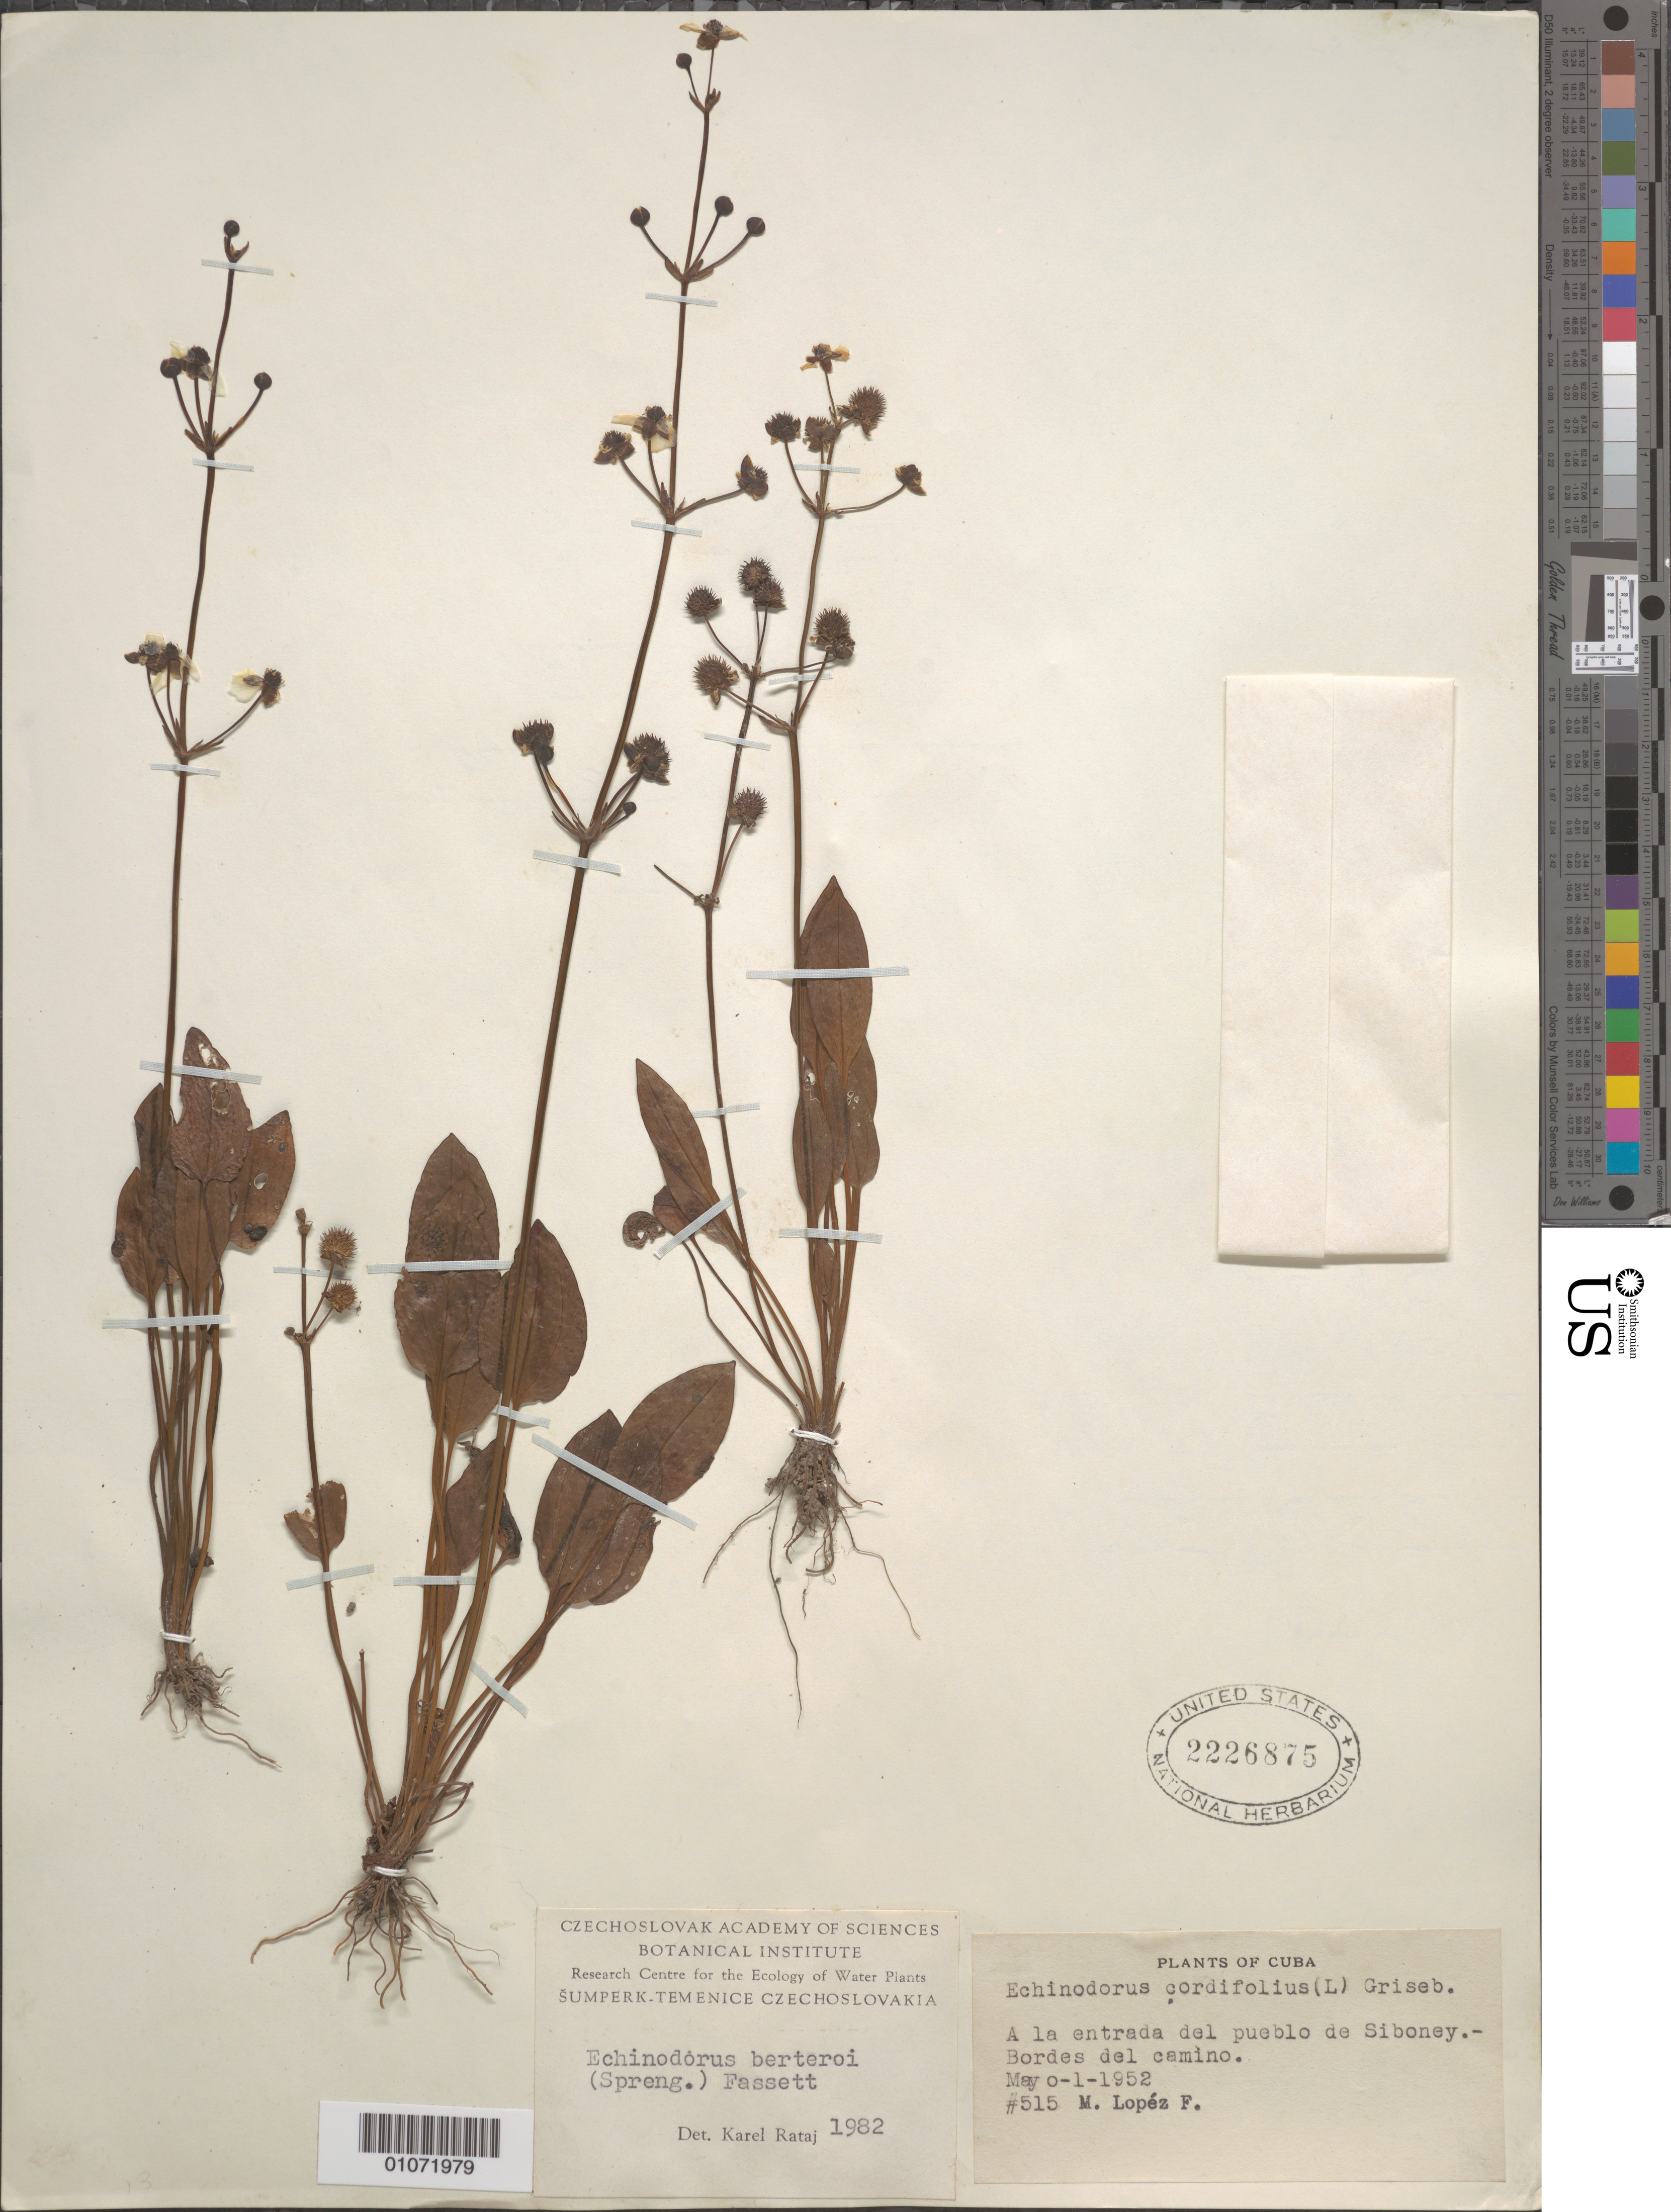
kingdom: Plantae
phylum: Tracheophyta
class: Liliopsida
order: Alismatales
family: Alismataceae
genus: Echinodorus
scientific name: Echinodorus berteroi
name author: (Spreng.) Fassett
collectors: M. L. Loomis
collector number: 515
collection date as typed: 01 May 1952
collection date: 1952-05-01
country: Cuba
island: Cuba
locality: A la entrada dal pueblo de Siboney Bordes del cemino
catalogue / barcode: US 2226875